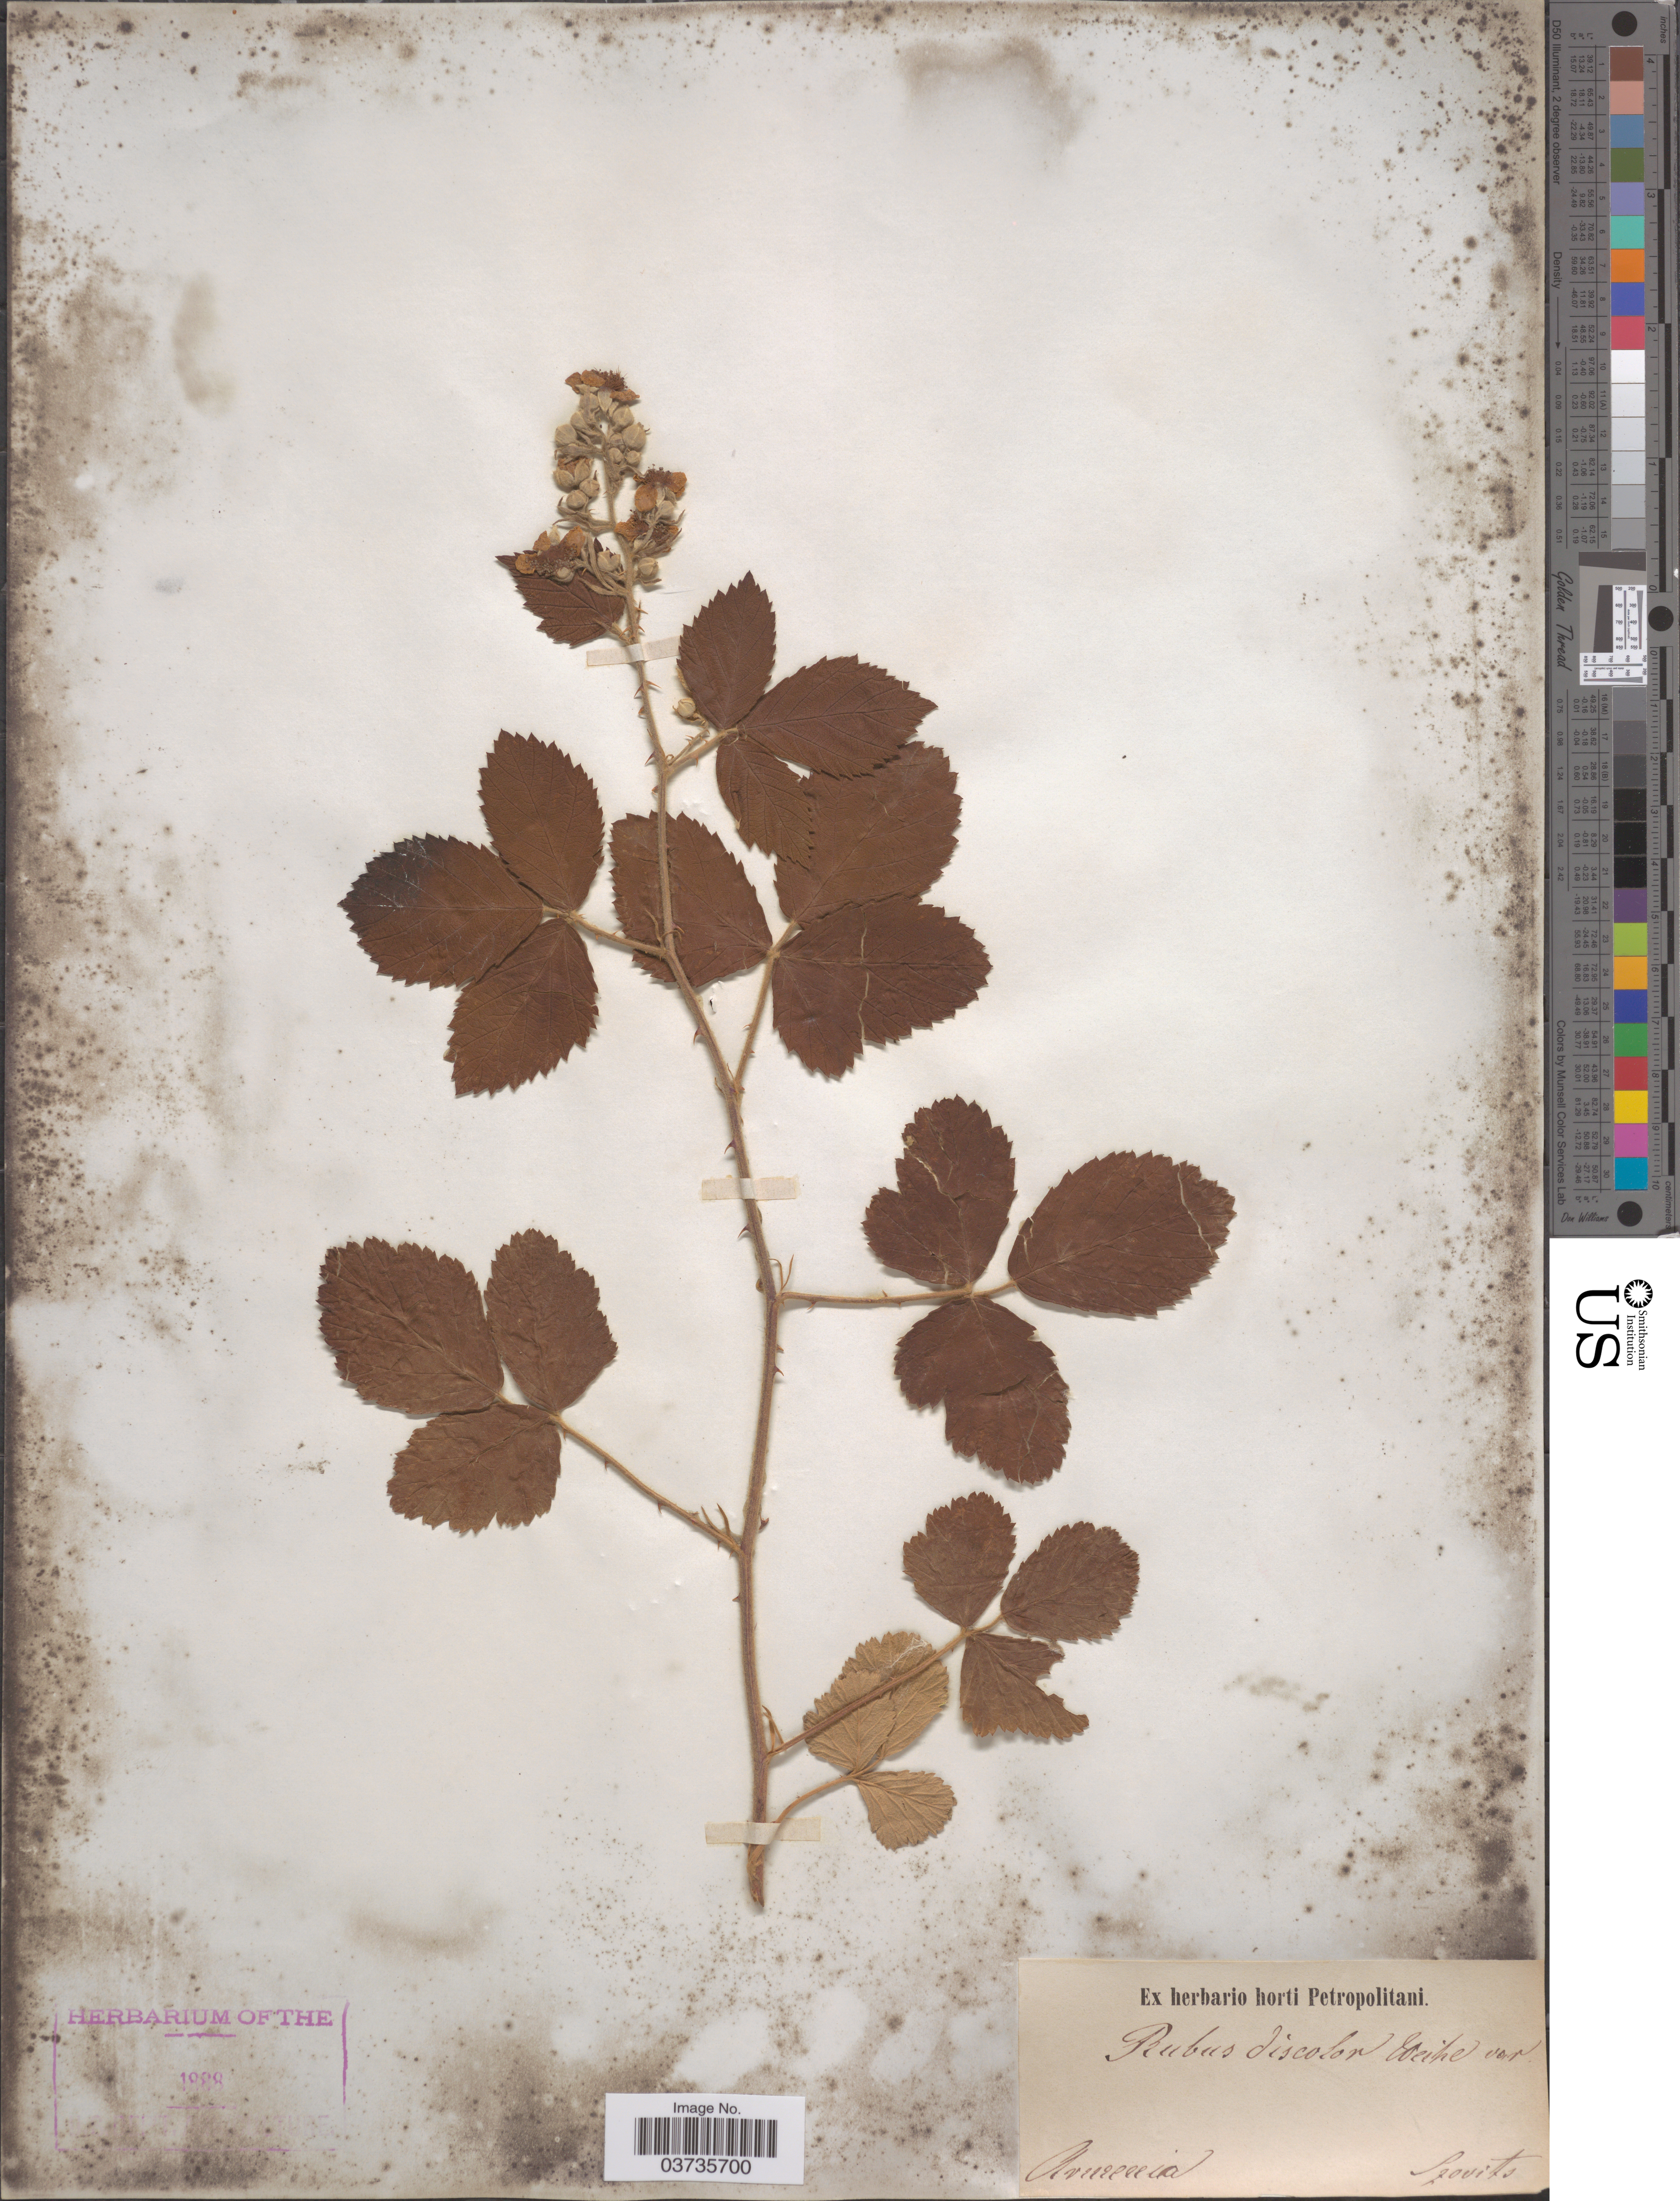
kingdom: Plantae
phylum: Tracheophyta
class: Magnoliopsida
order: Rosales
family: Rosaceae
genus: Rubus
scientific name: Rubus discolor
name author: Weihe & Nees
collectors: Szovits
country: Armenia